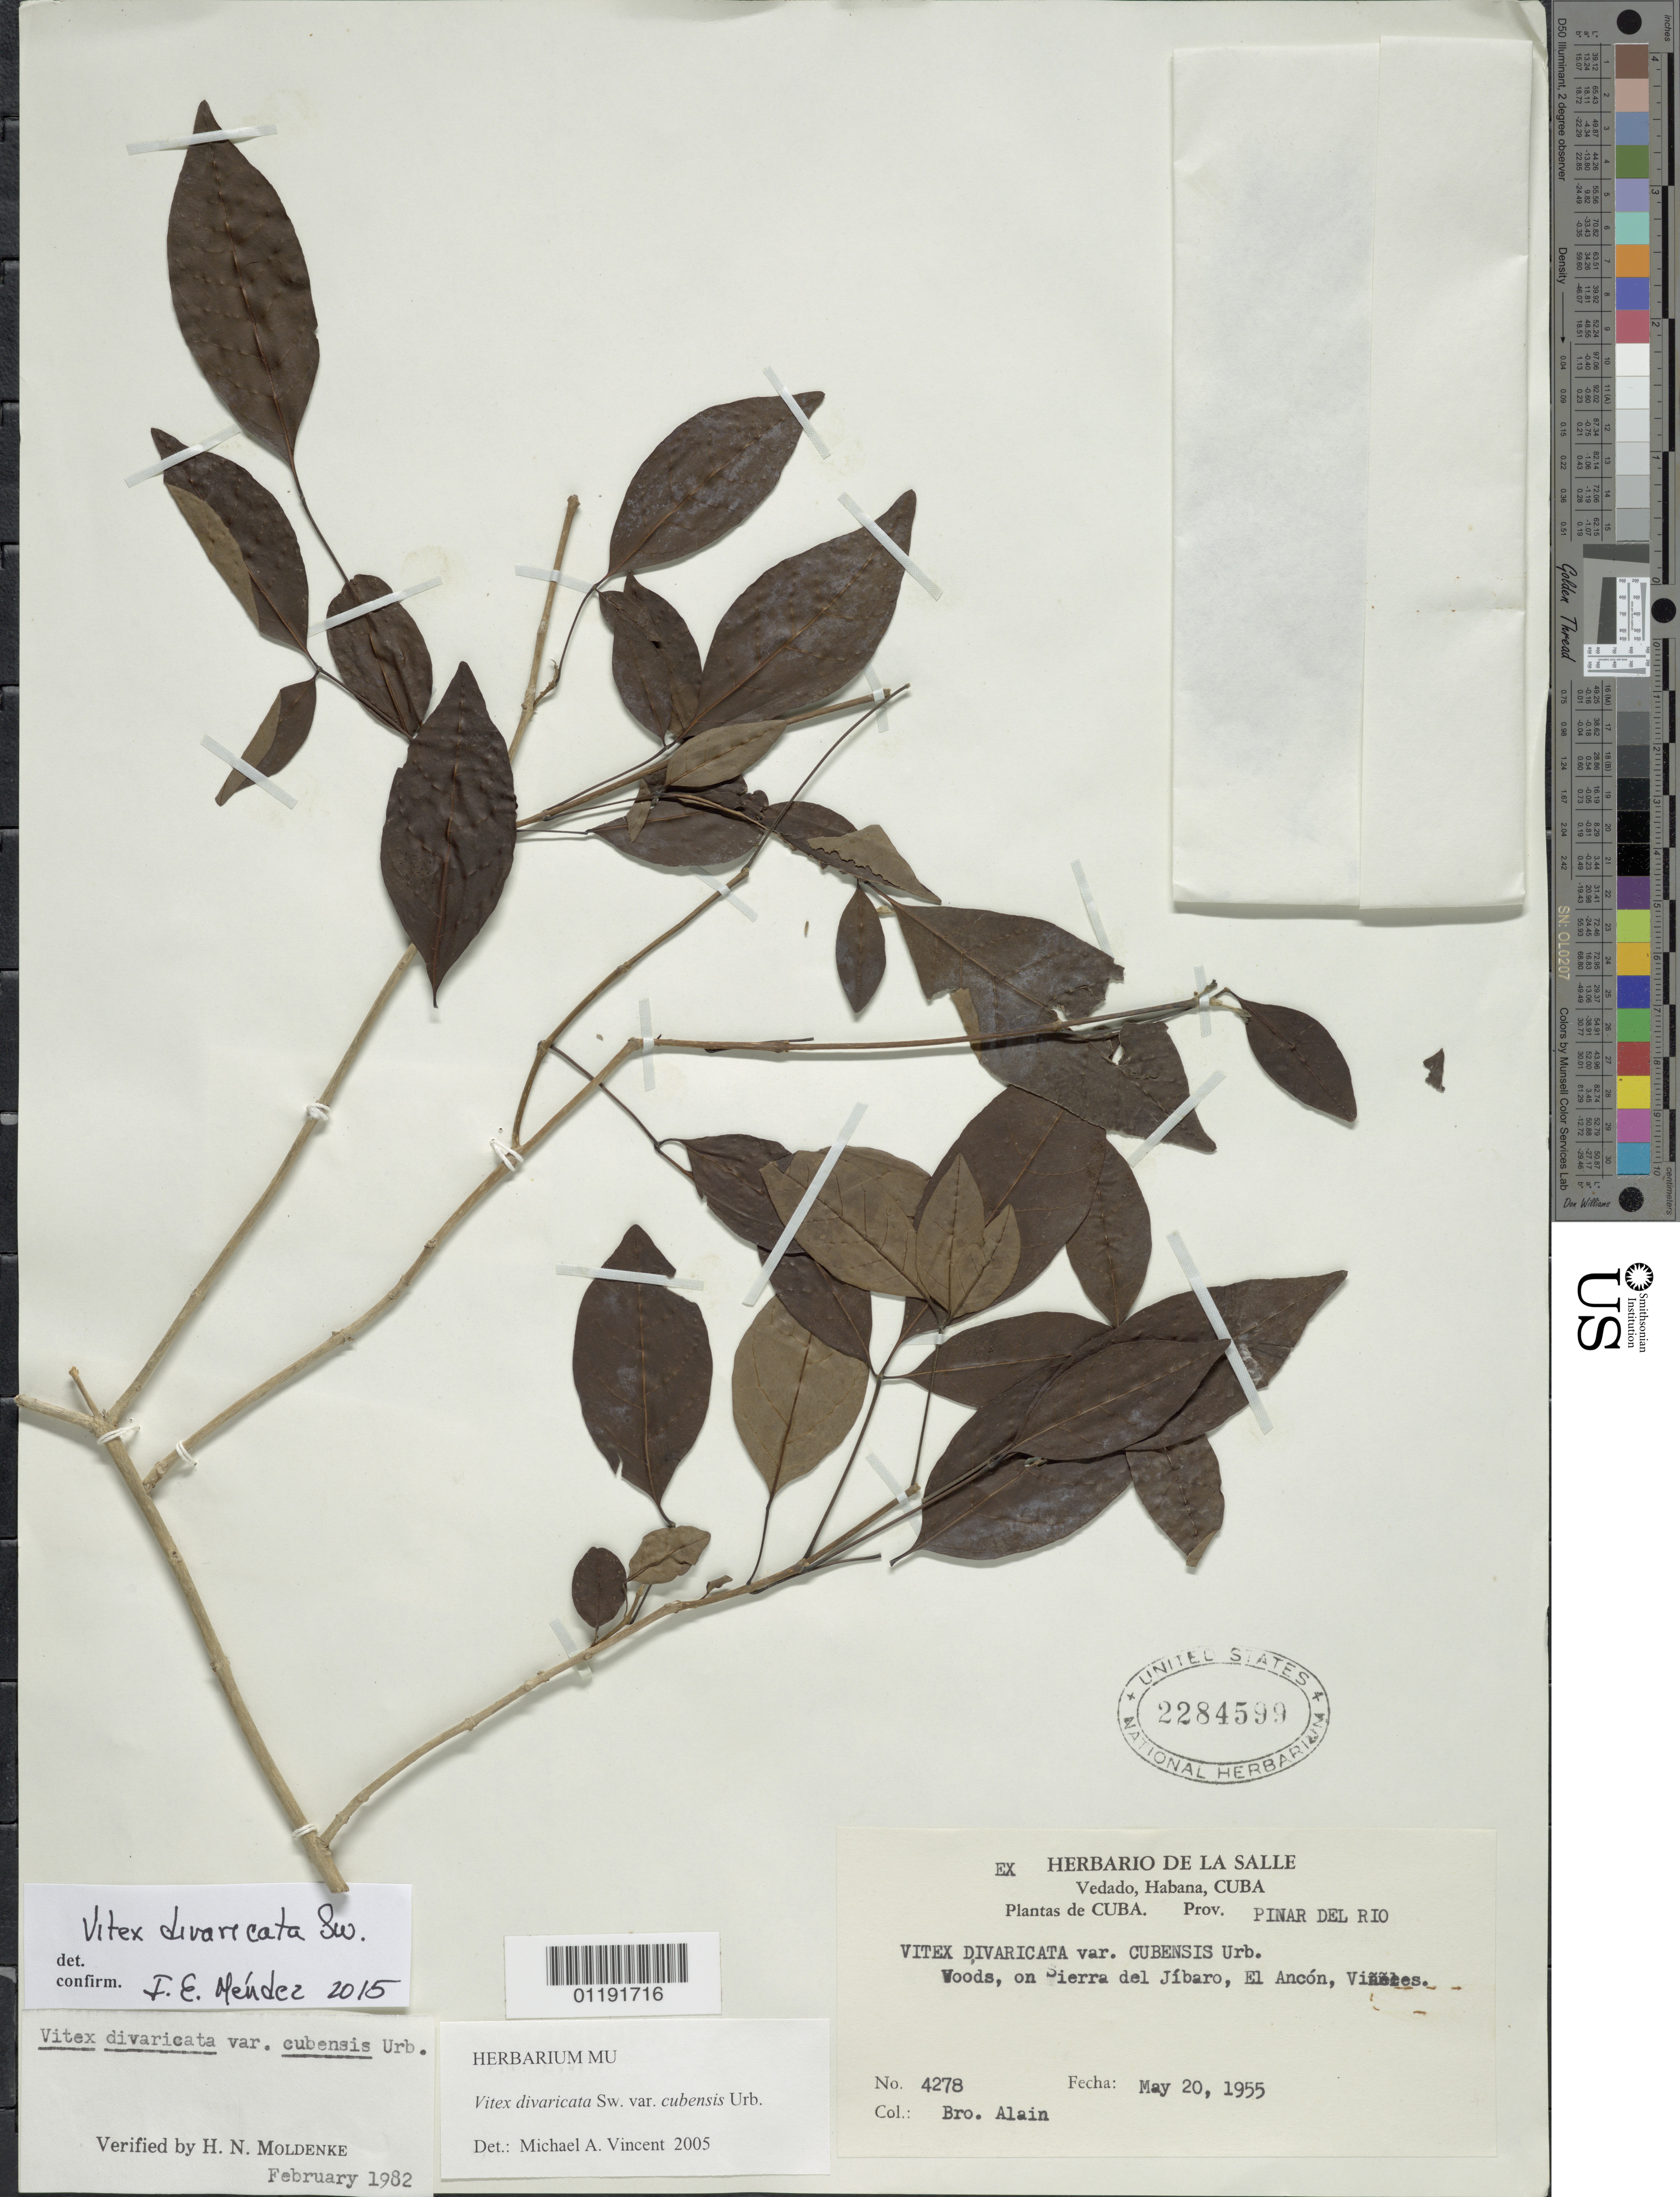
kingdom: Plantae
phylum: Tracheophyta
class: Magnoliopsida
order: Lamiales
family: Lamiaceae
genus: Vitex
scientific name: Vitex divaricata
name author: Sw.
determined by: Méndez, I. E.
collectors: A. H. Liogier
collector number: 4278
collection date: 1955-05-20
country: Cuba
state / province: Pinar del Rio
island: Cuba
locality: Sierra del Jibaro, El Ancon, Vinales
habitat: Woods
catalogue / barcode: US 2284599